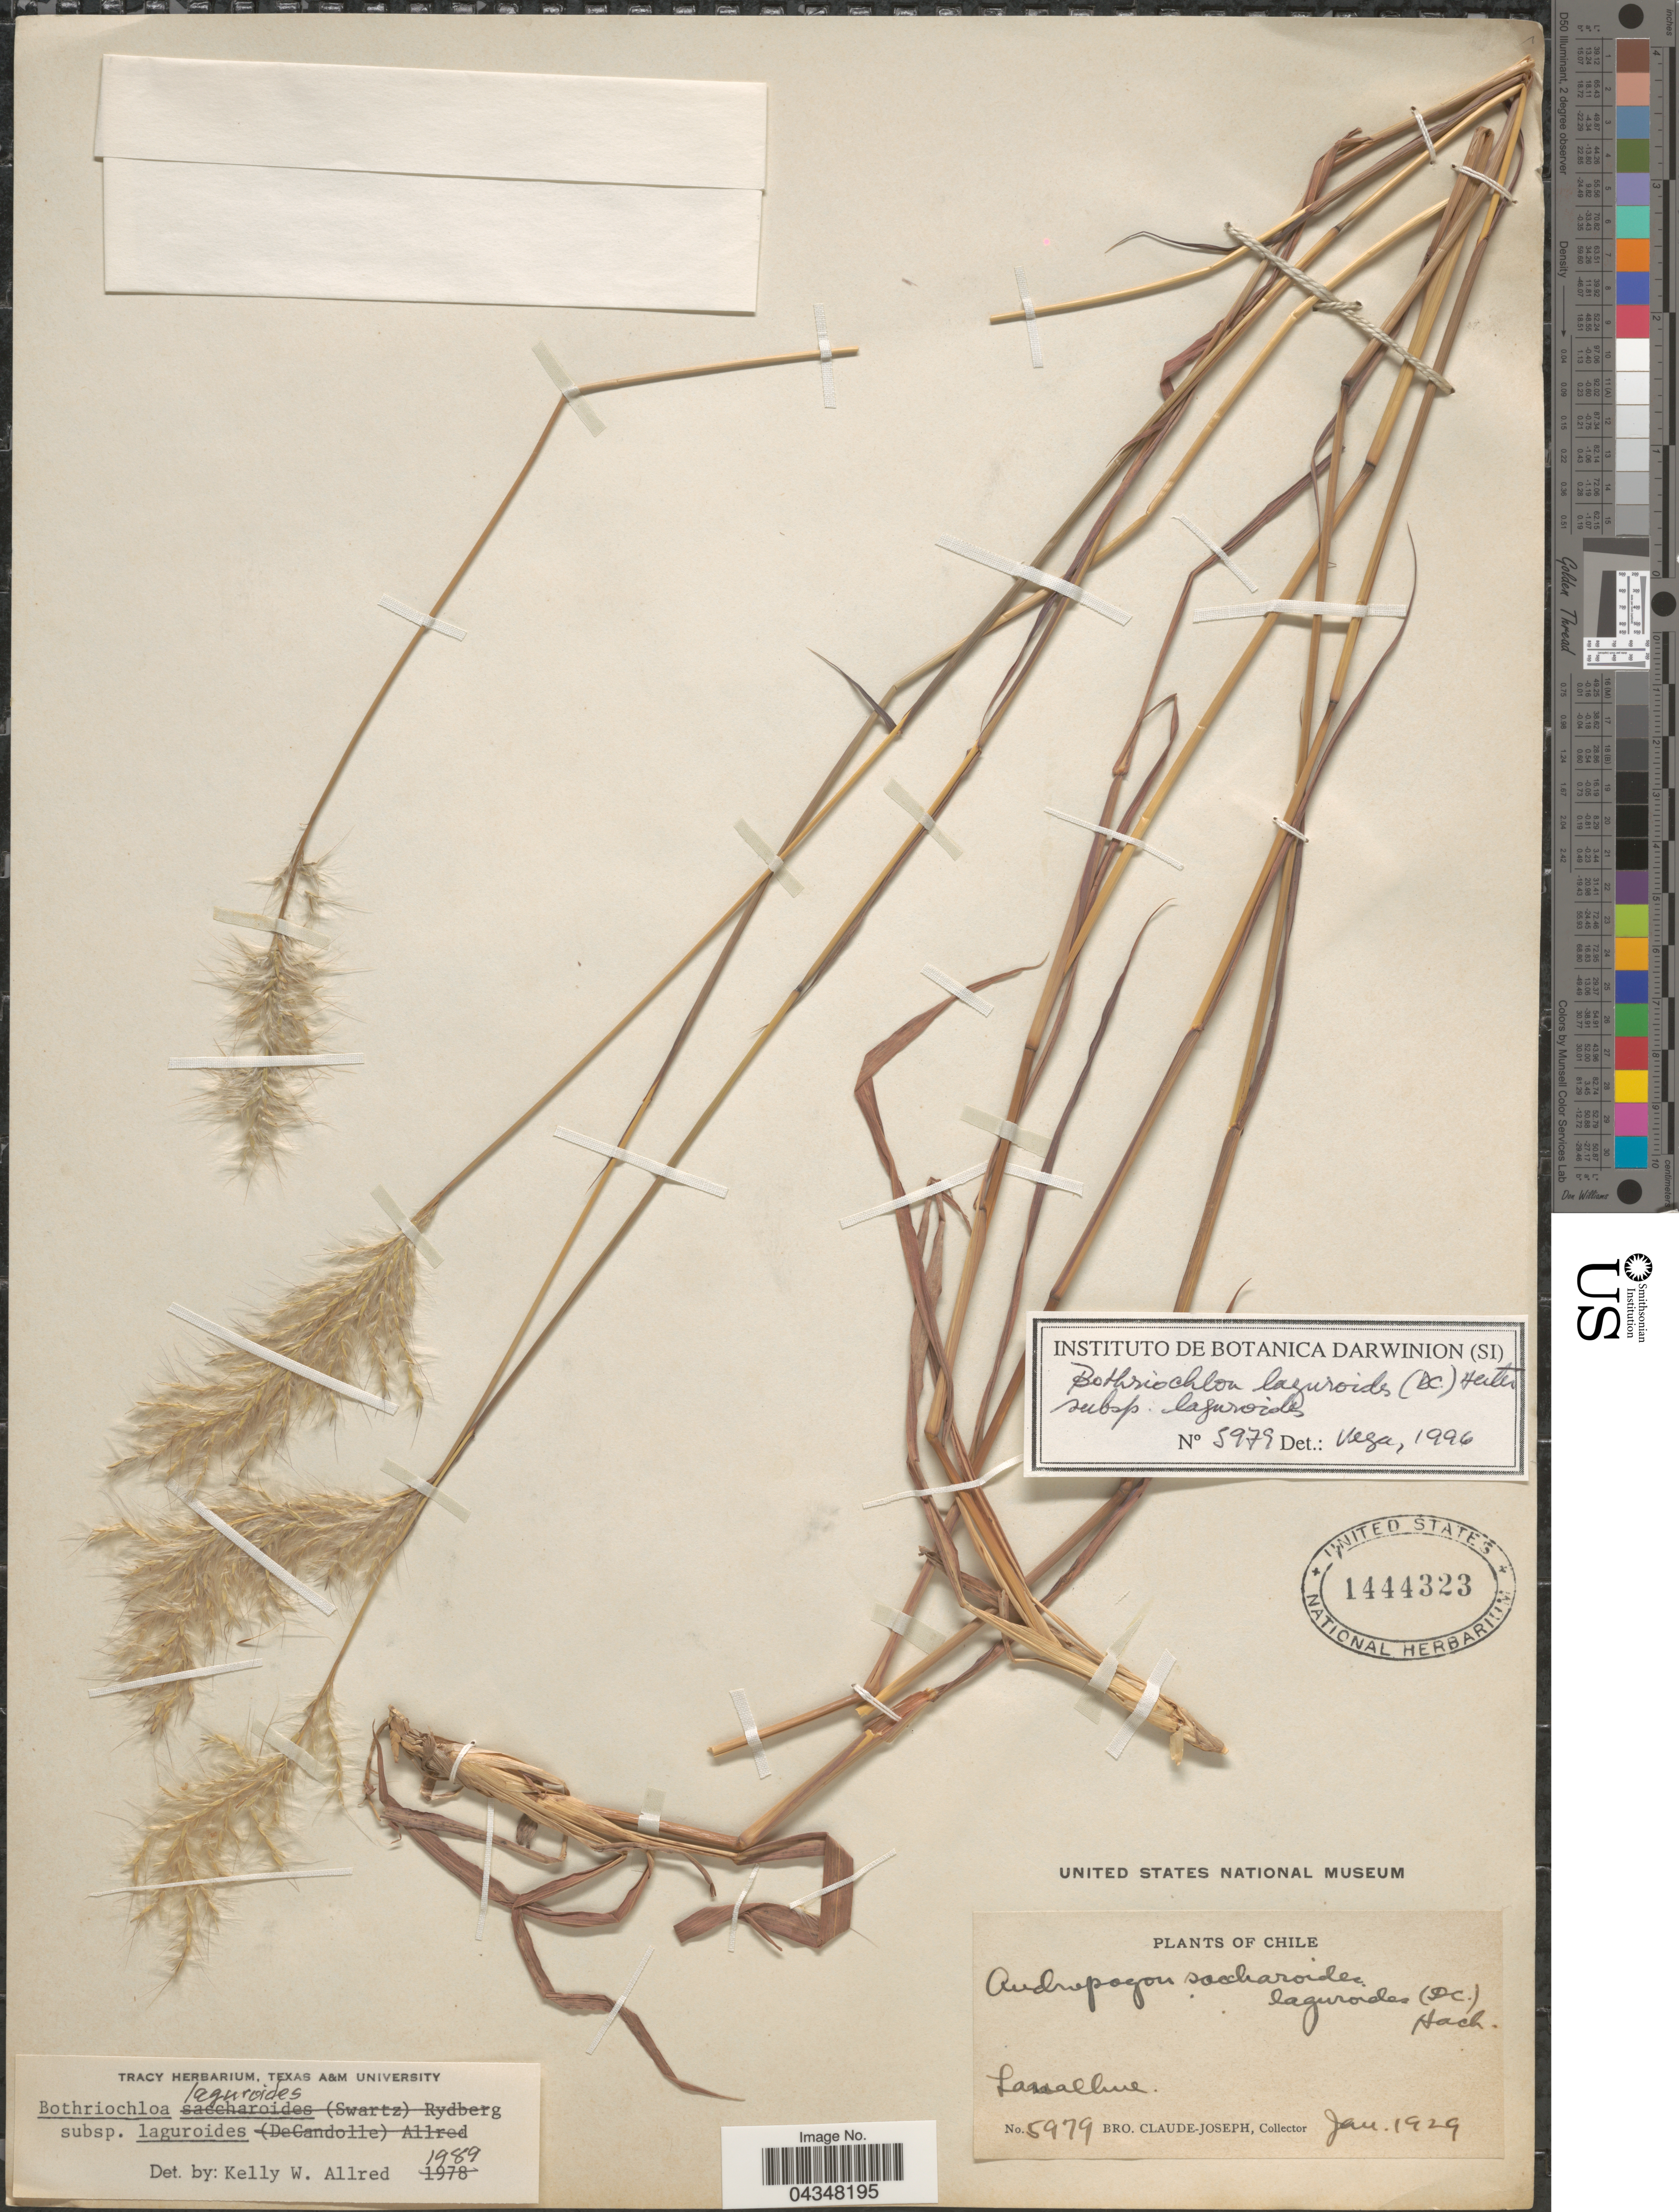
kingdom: Plantae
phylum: Tracheophyta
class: Liliopsida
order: Poales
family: Poaceae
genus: Bothriochloa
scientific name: Bothriochloa laguroides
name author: (DC.) Herter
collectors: Bro. Claude-Joseph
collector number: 5979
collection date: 1929-01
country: Chile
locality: Lanalhue.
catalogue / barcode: US 1444323